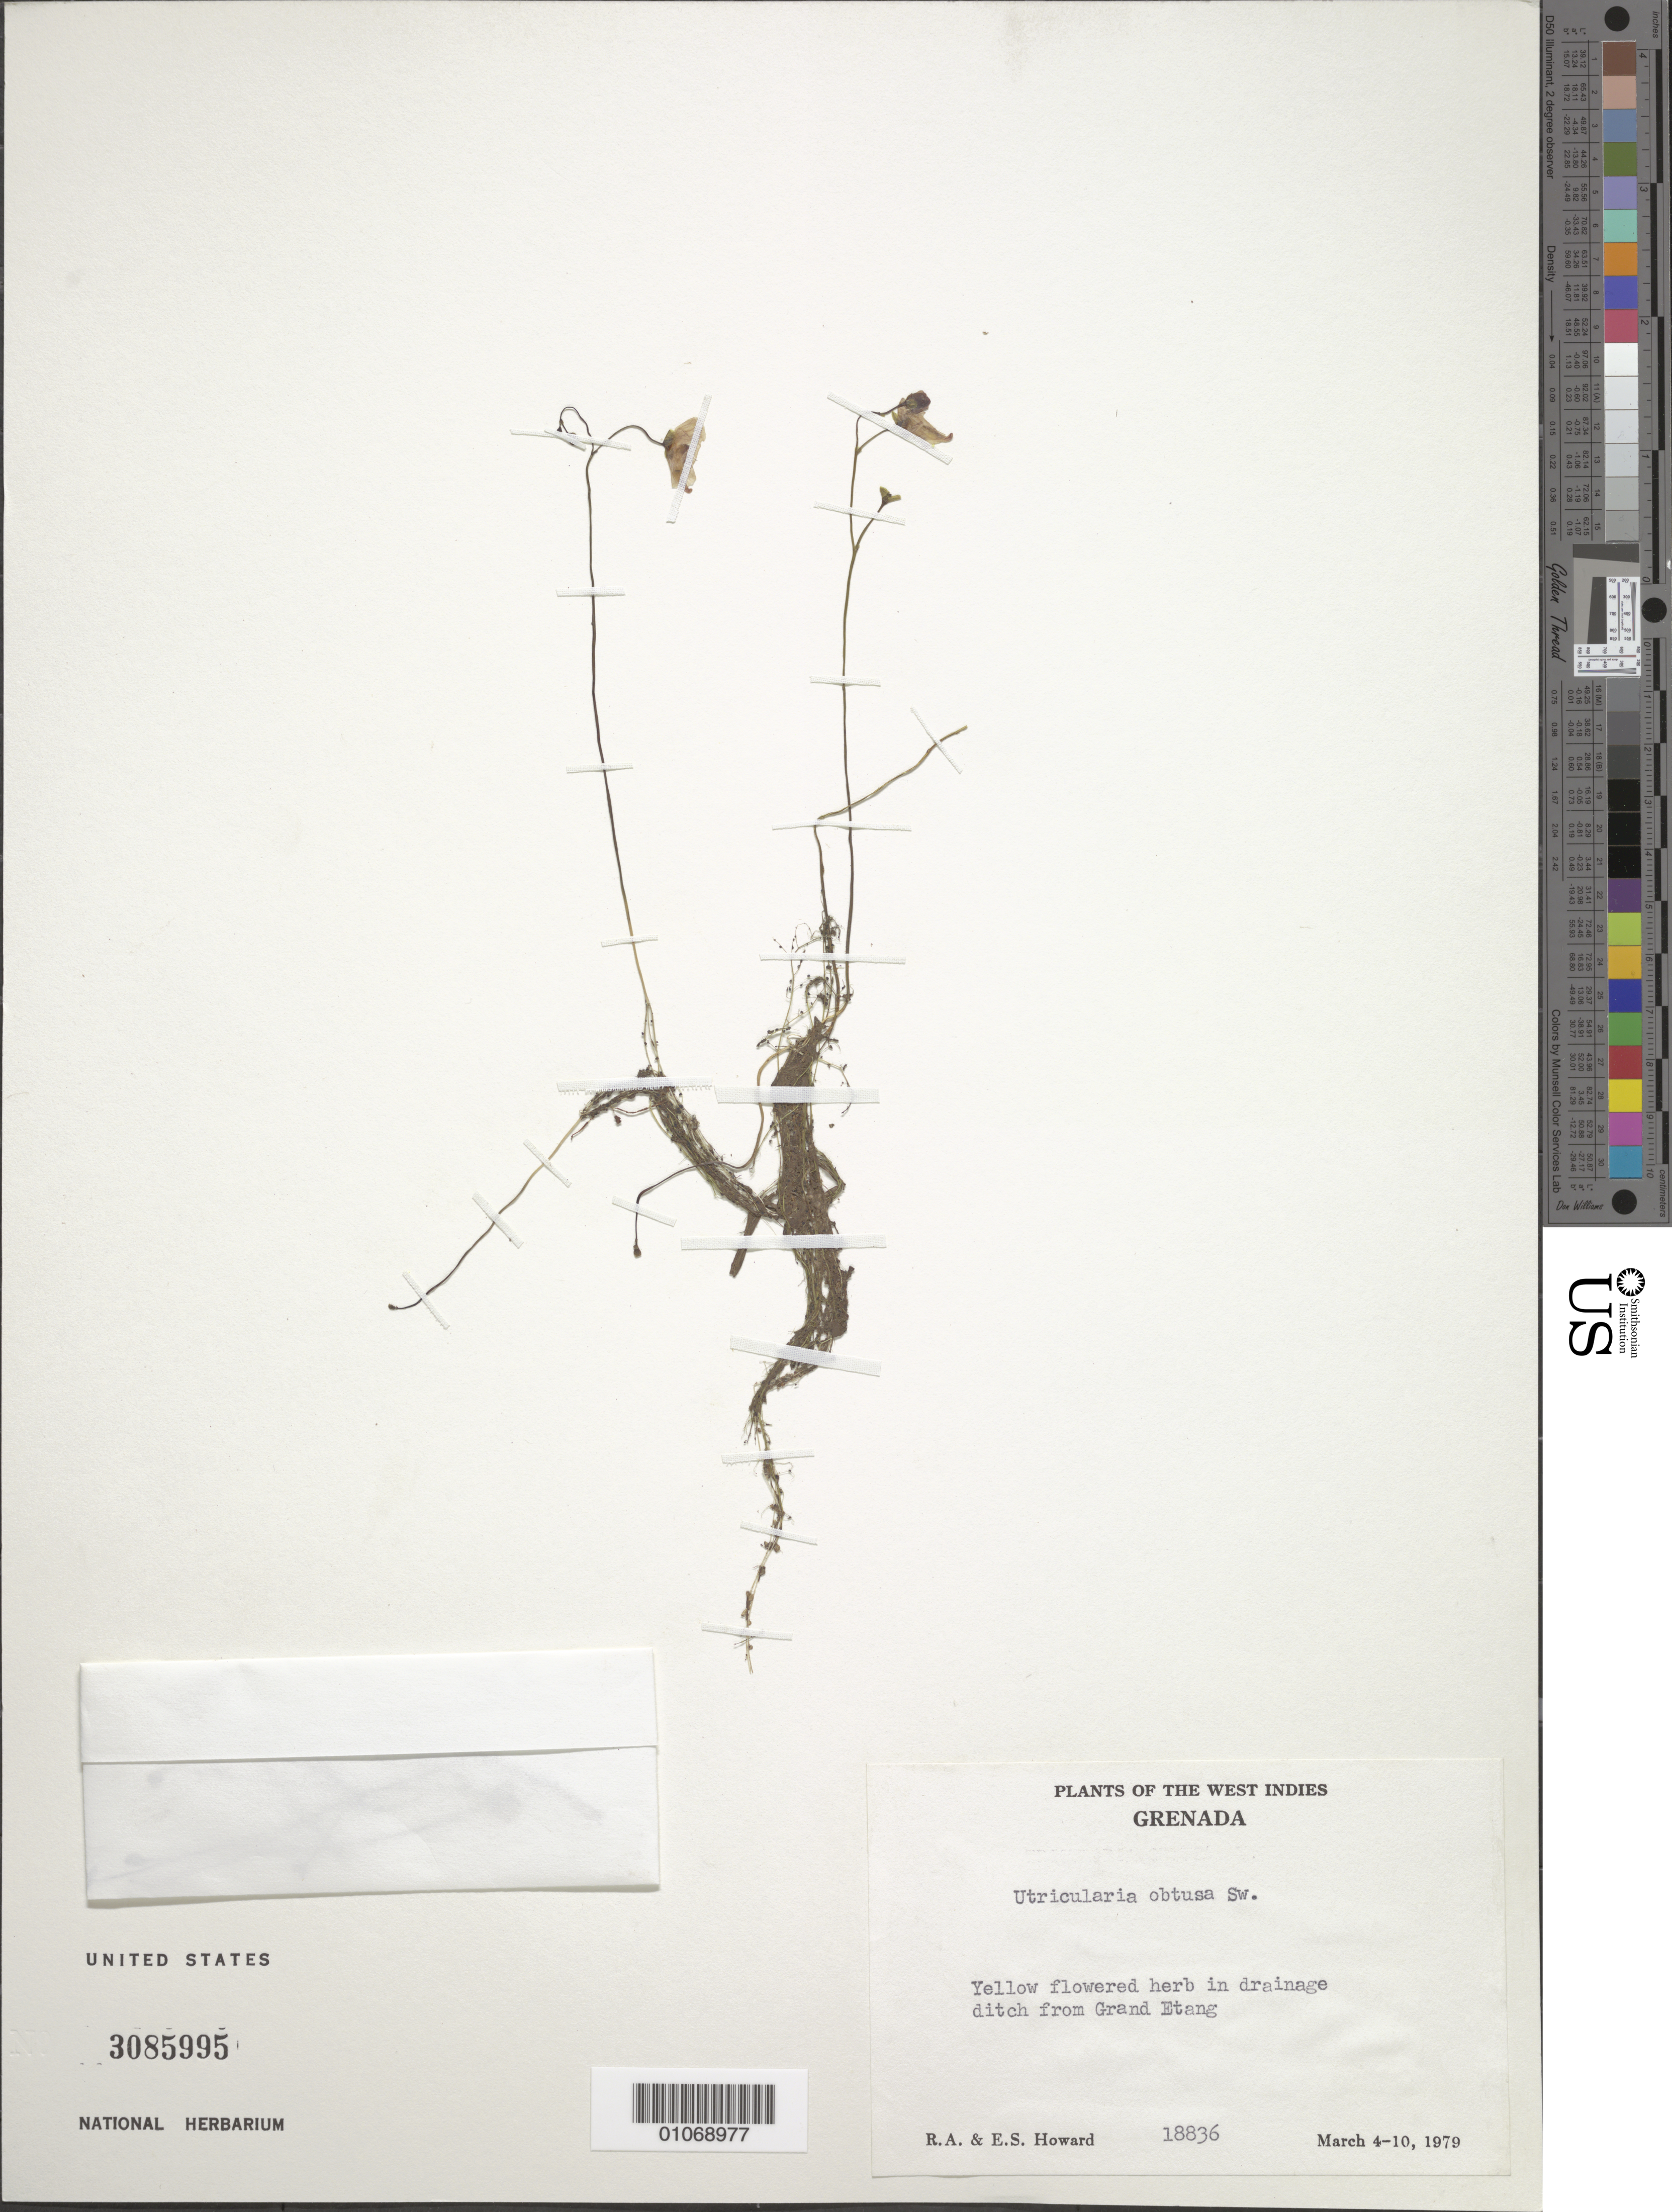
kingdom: Plantae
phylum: Tracheophyta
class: Magnoliopsida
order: Lamiales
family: Lentibulariaceae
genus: Utricularia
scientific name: Utricularia gibba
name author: L.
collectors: R. A. Howard & E. S. Howard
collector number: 18836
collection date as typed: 04 Mar 1979 to 10 Mar 1979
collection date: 1979-03-04/1979-03-10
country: Grenada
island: Grenada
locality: In drainage from Grand Etang.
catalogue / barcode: US 3085995